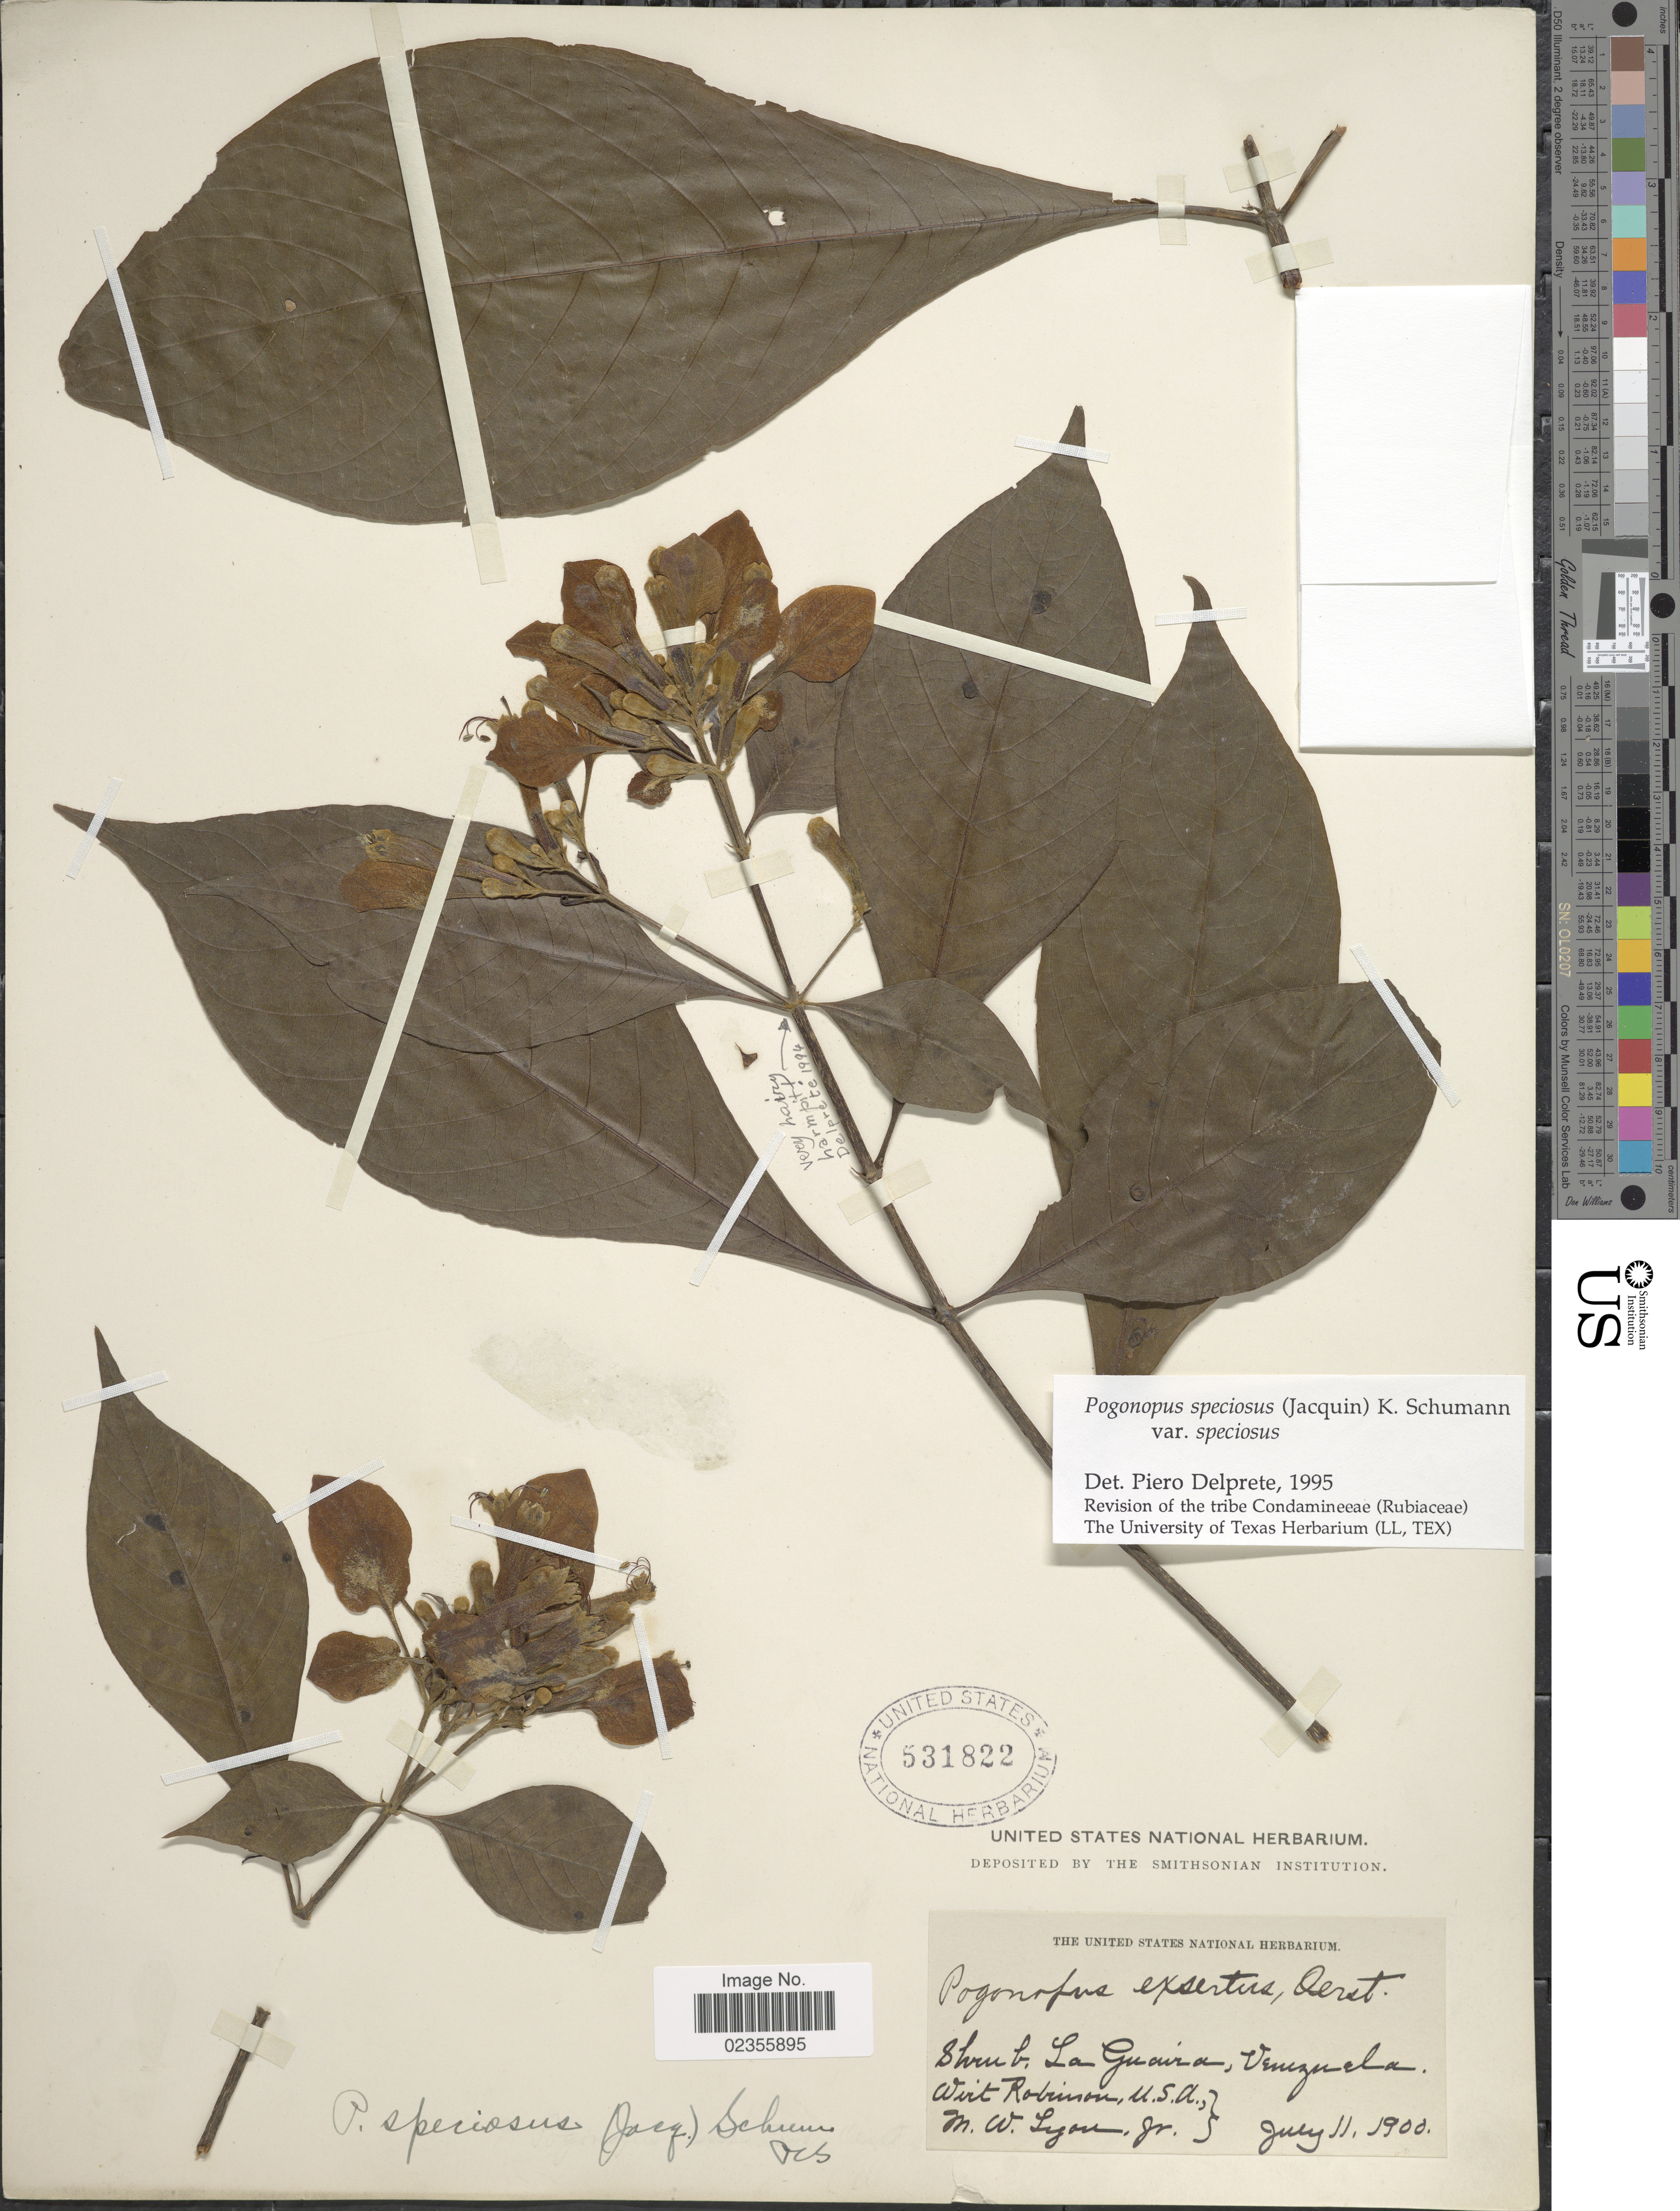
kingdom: Plantae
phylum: Tracheophyta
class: Magnoliopsida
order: Gentianales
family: Rubiaceae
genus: Pogonopus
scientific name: Pogonopus speciosus var. speciosus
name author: (Jacq.) K. Schum.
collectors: W. Robinson & M. Lyon Jr.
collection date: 1900-07-11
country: Venezuela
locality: La Guaira, Venezuela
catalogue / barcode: US 531822